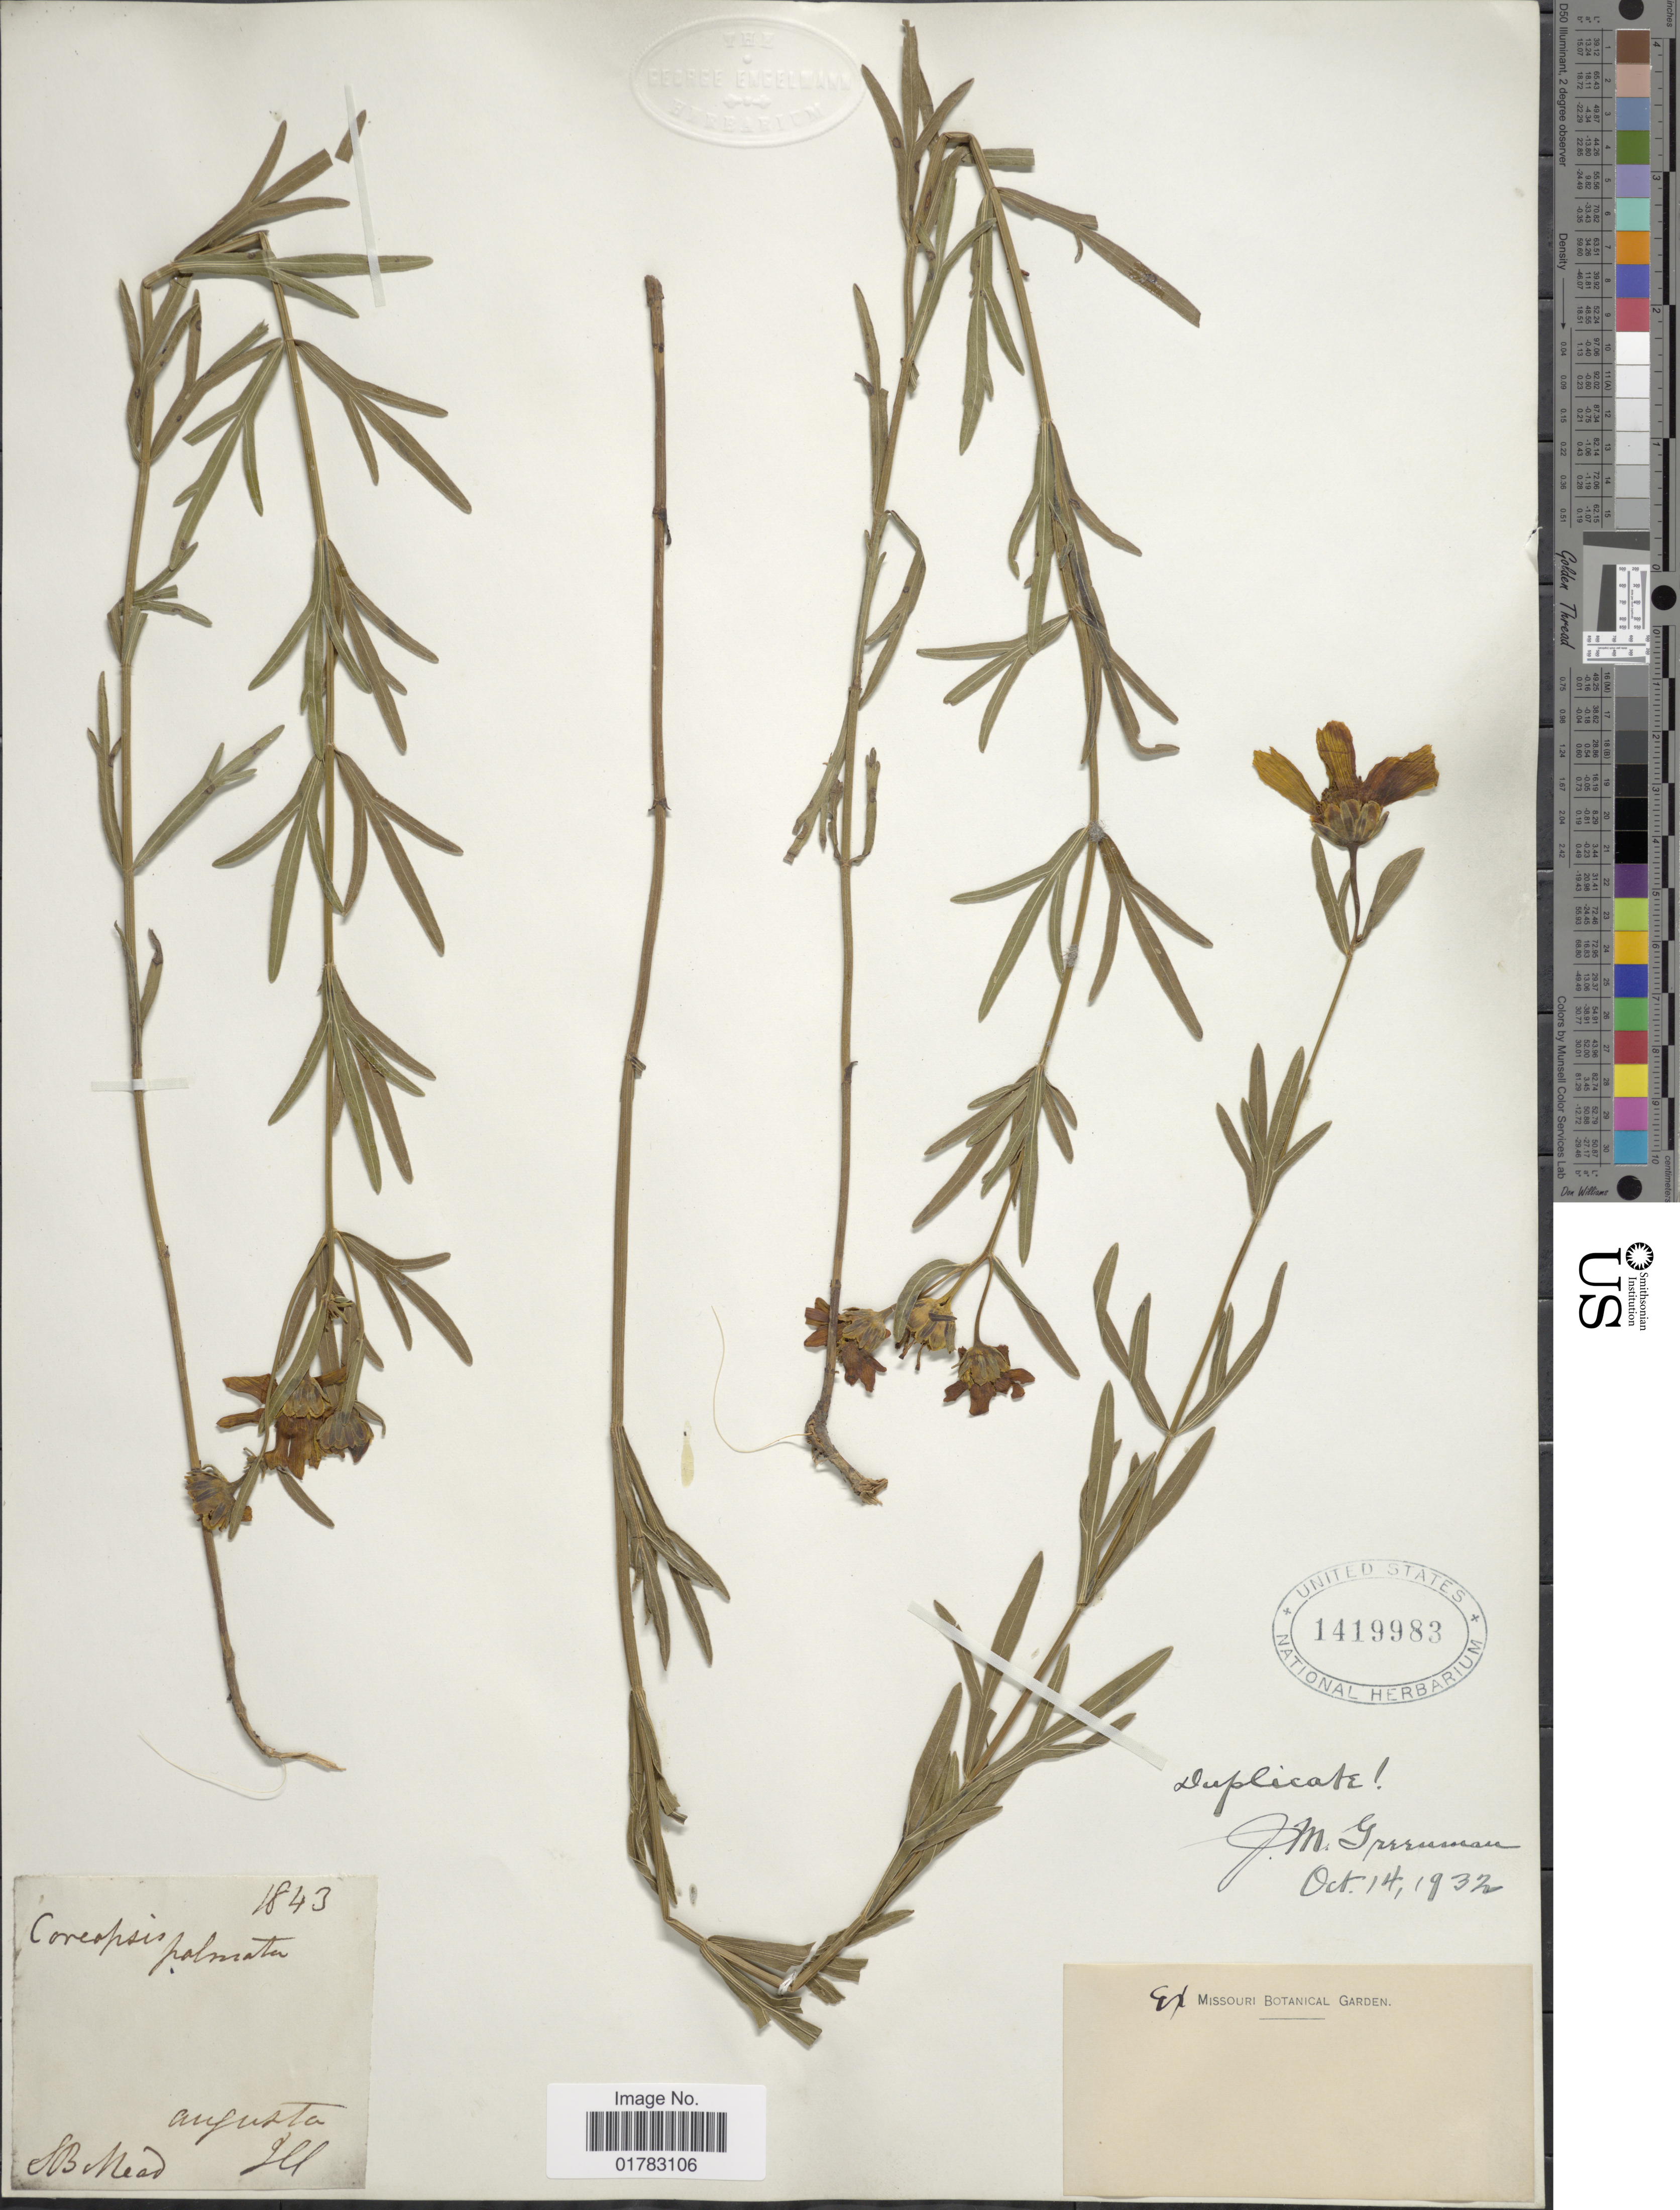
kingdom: Plantae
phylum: Tracheophyta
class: Magnoliopsida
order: Asterales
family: Asteraceae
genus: Coreopsis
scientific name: Coreopsis palmata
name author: Nutt.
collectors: S. Mead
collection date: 1843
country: United States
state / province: Illinois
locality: Augusta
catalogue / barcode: US 1419983